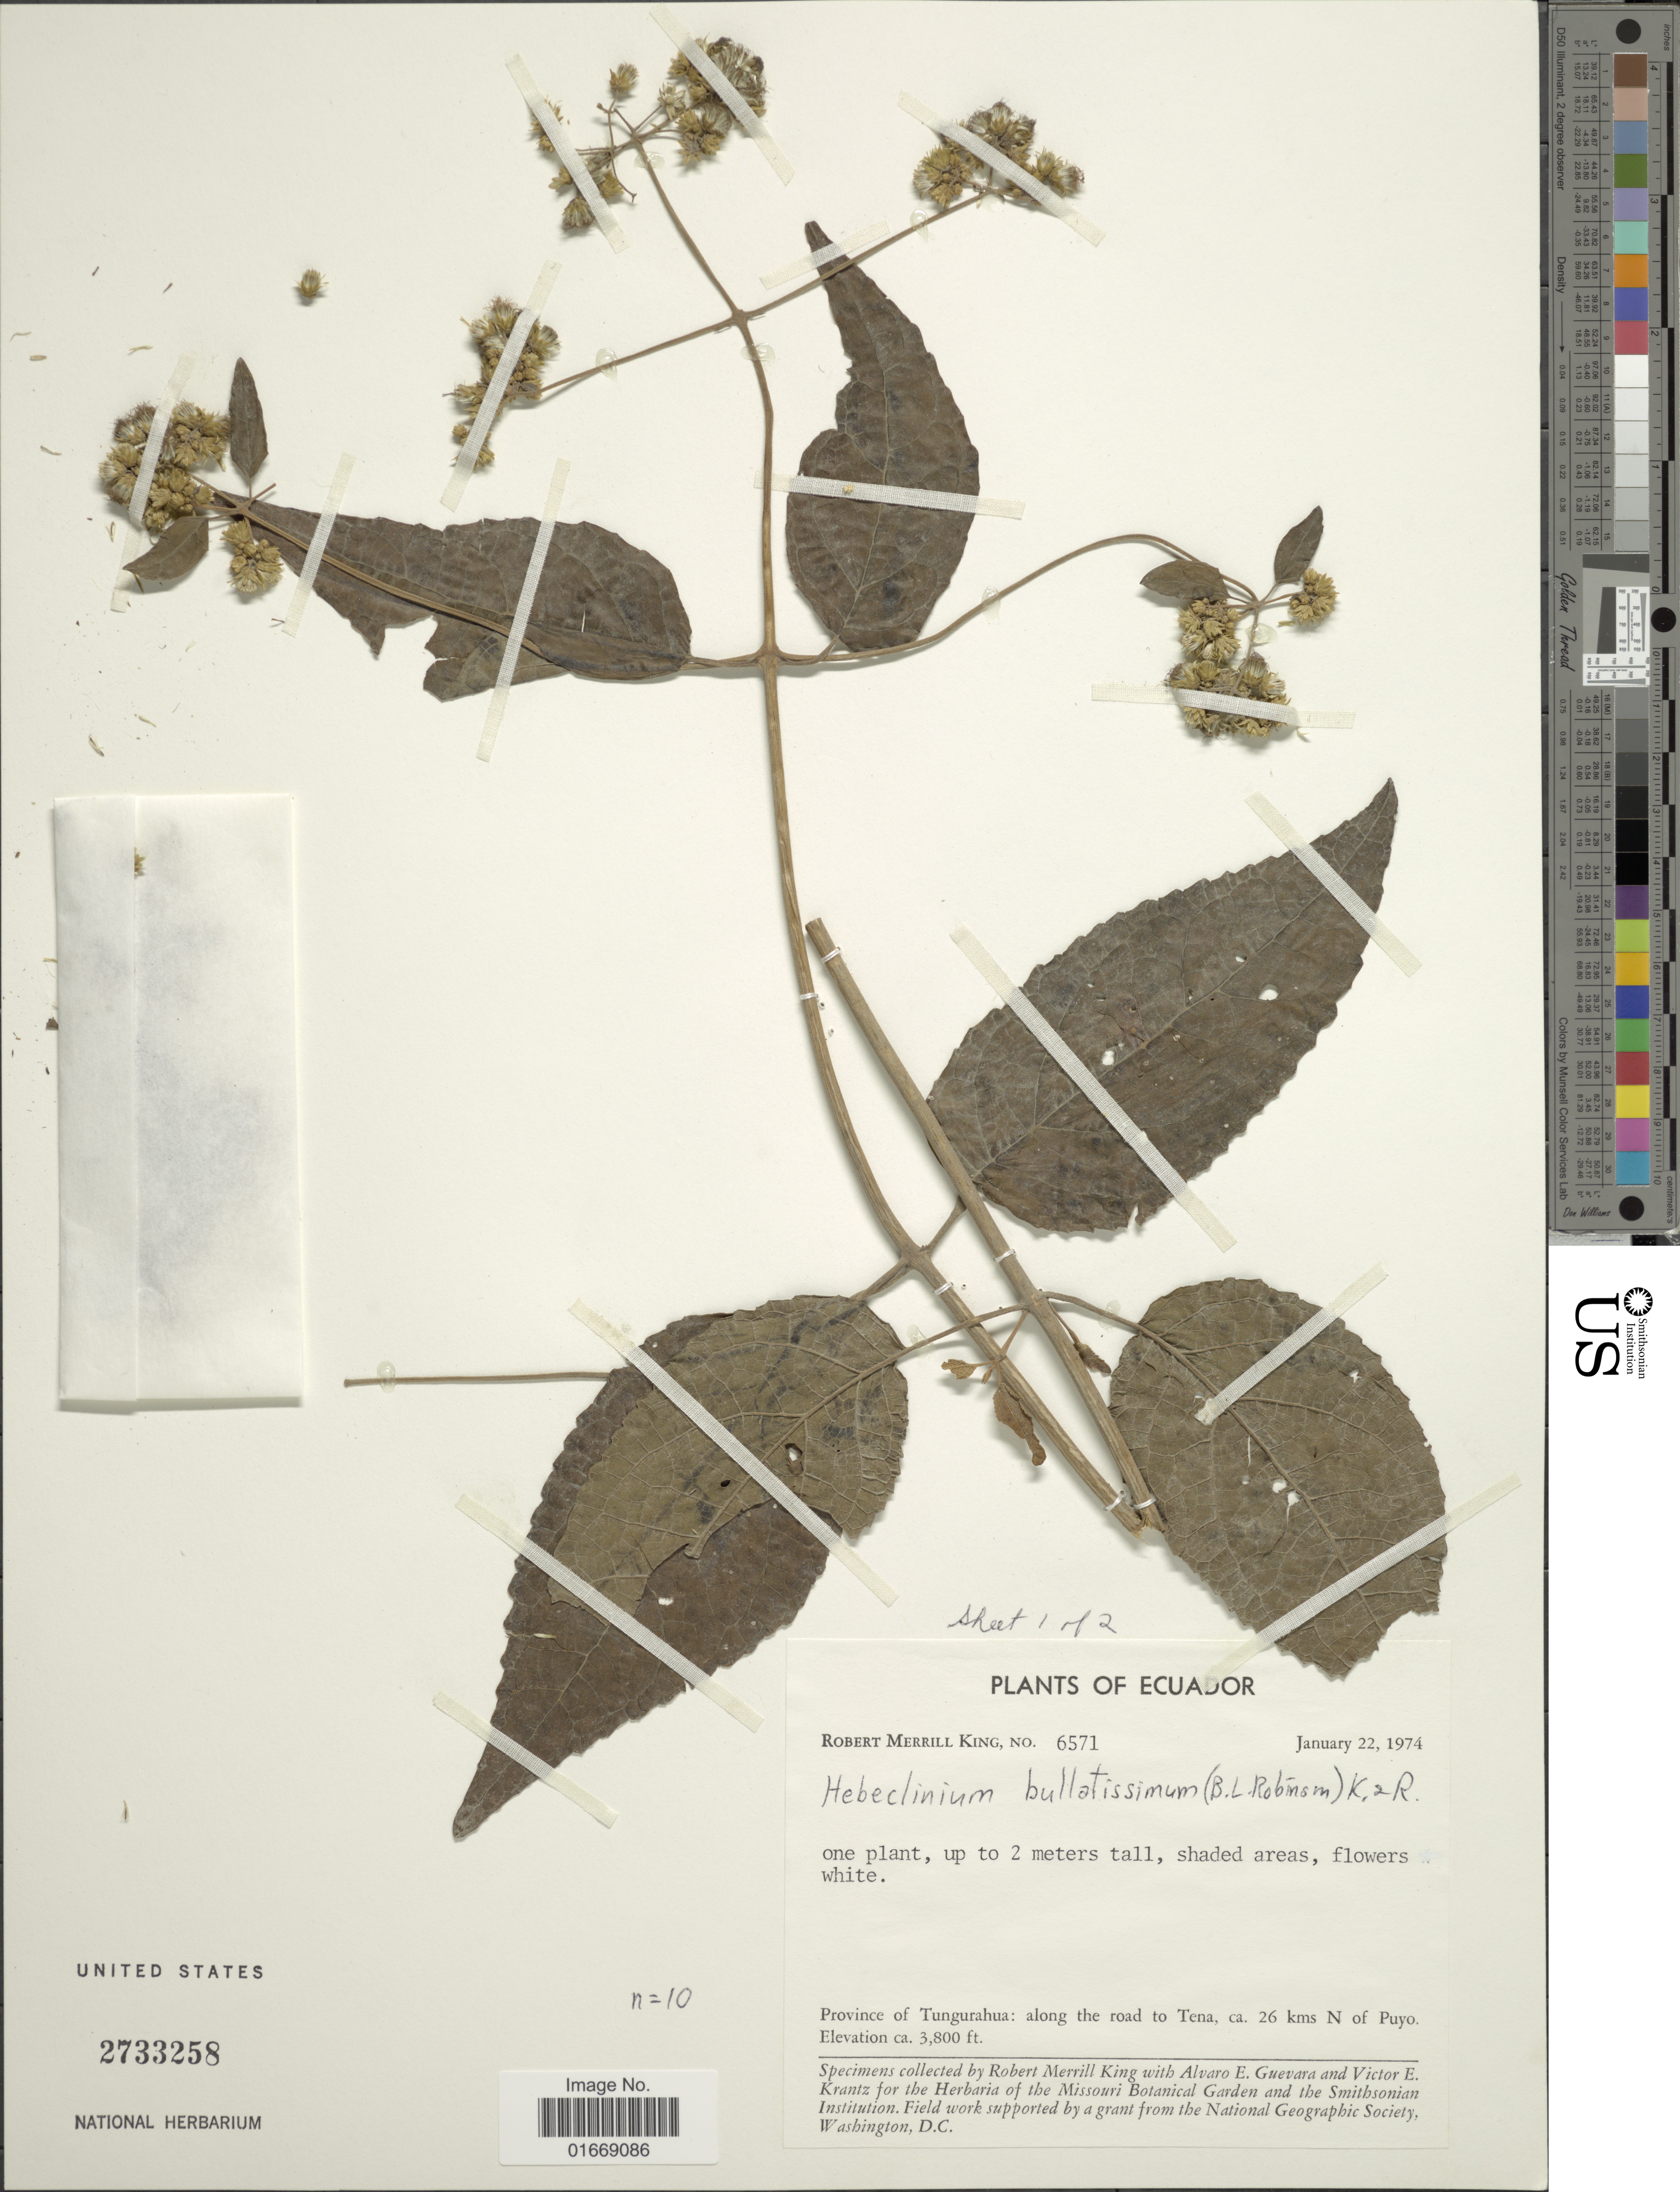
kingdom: Plantae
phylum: Tracheophyta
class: Magnoliopsida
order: Asterales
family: Asteraceae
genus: Hebeclinium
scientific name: Hebeclinium bullatissimum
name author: (B.L. Rob.) R.M. King & H. Rob.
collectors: R. M. King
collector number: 6571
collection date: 1974-01-22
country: Ecuador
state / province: Tungurahua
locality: Along the road to Tena, ca 26 kms N of Puyo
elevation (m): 1158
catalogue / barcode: US 2733258